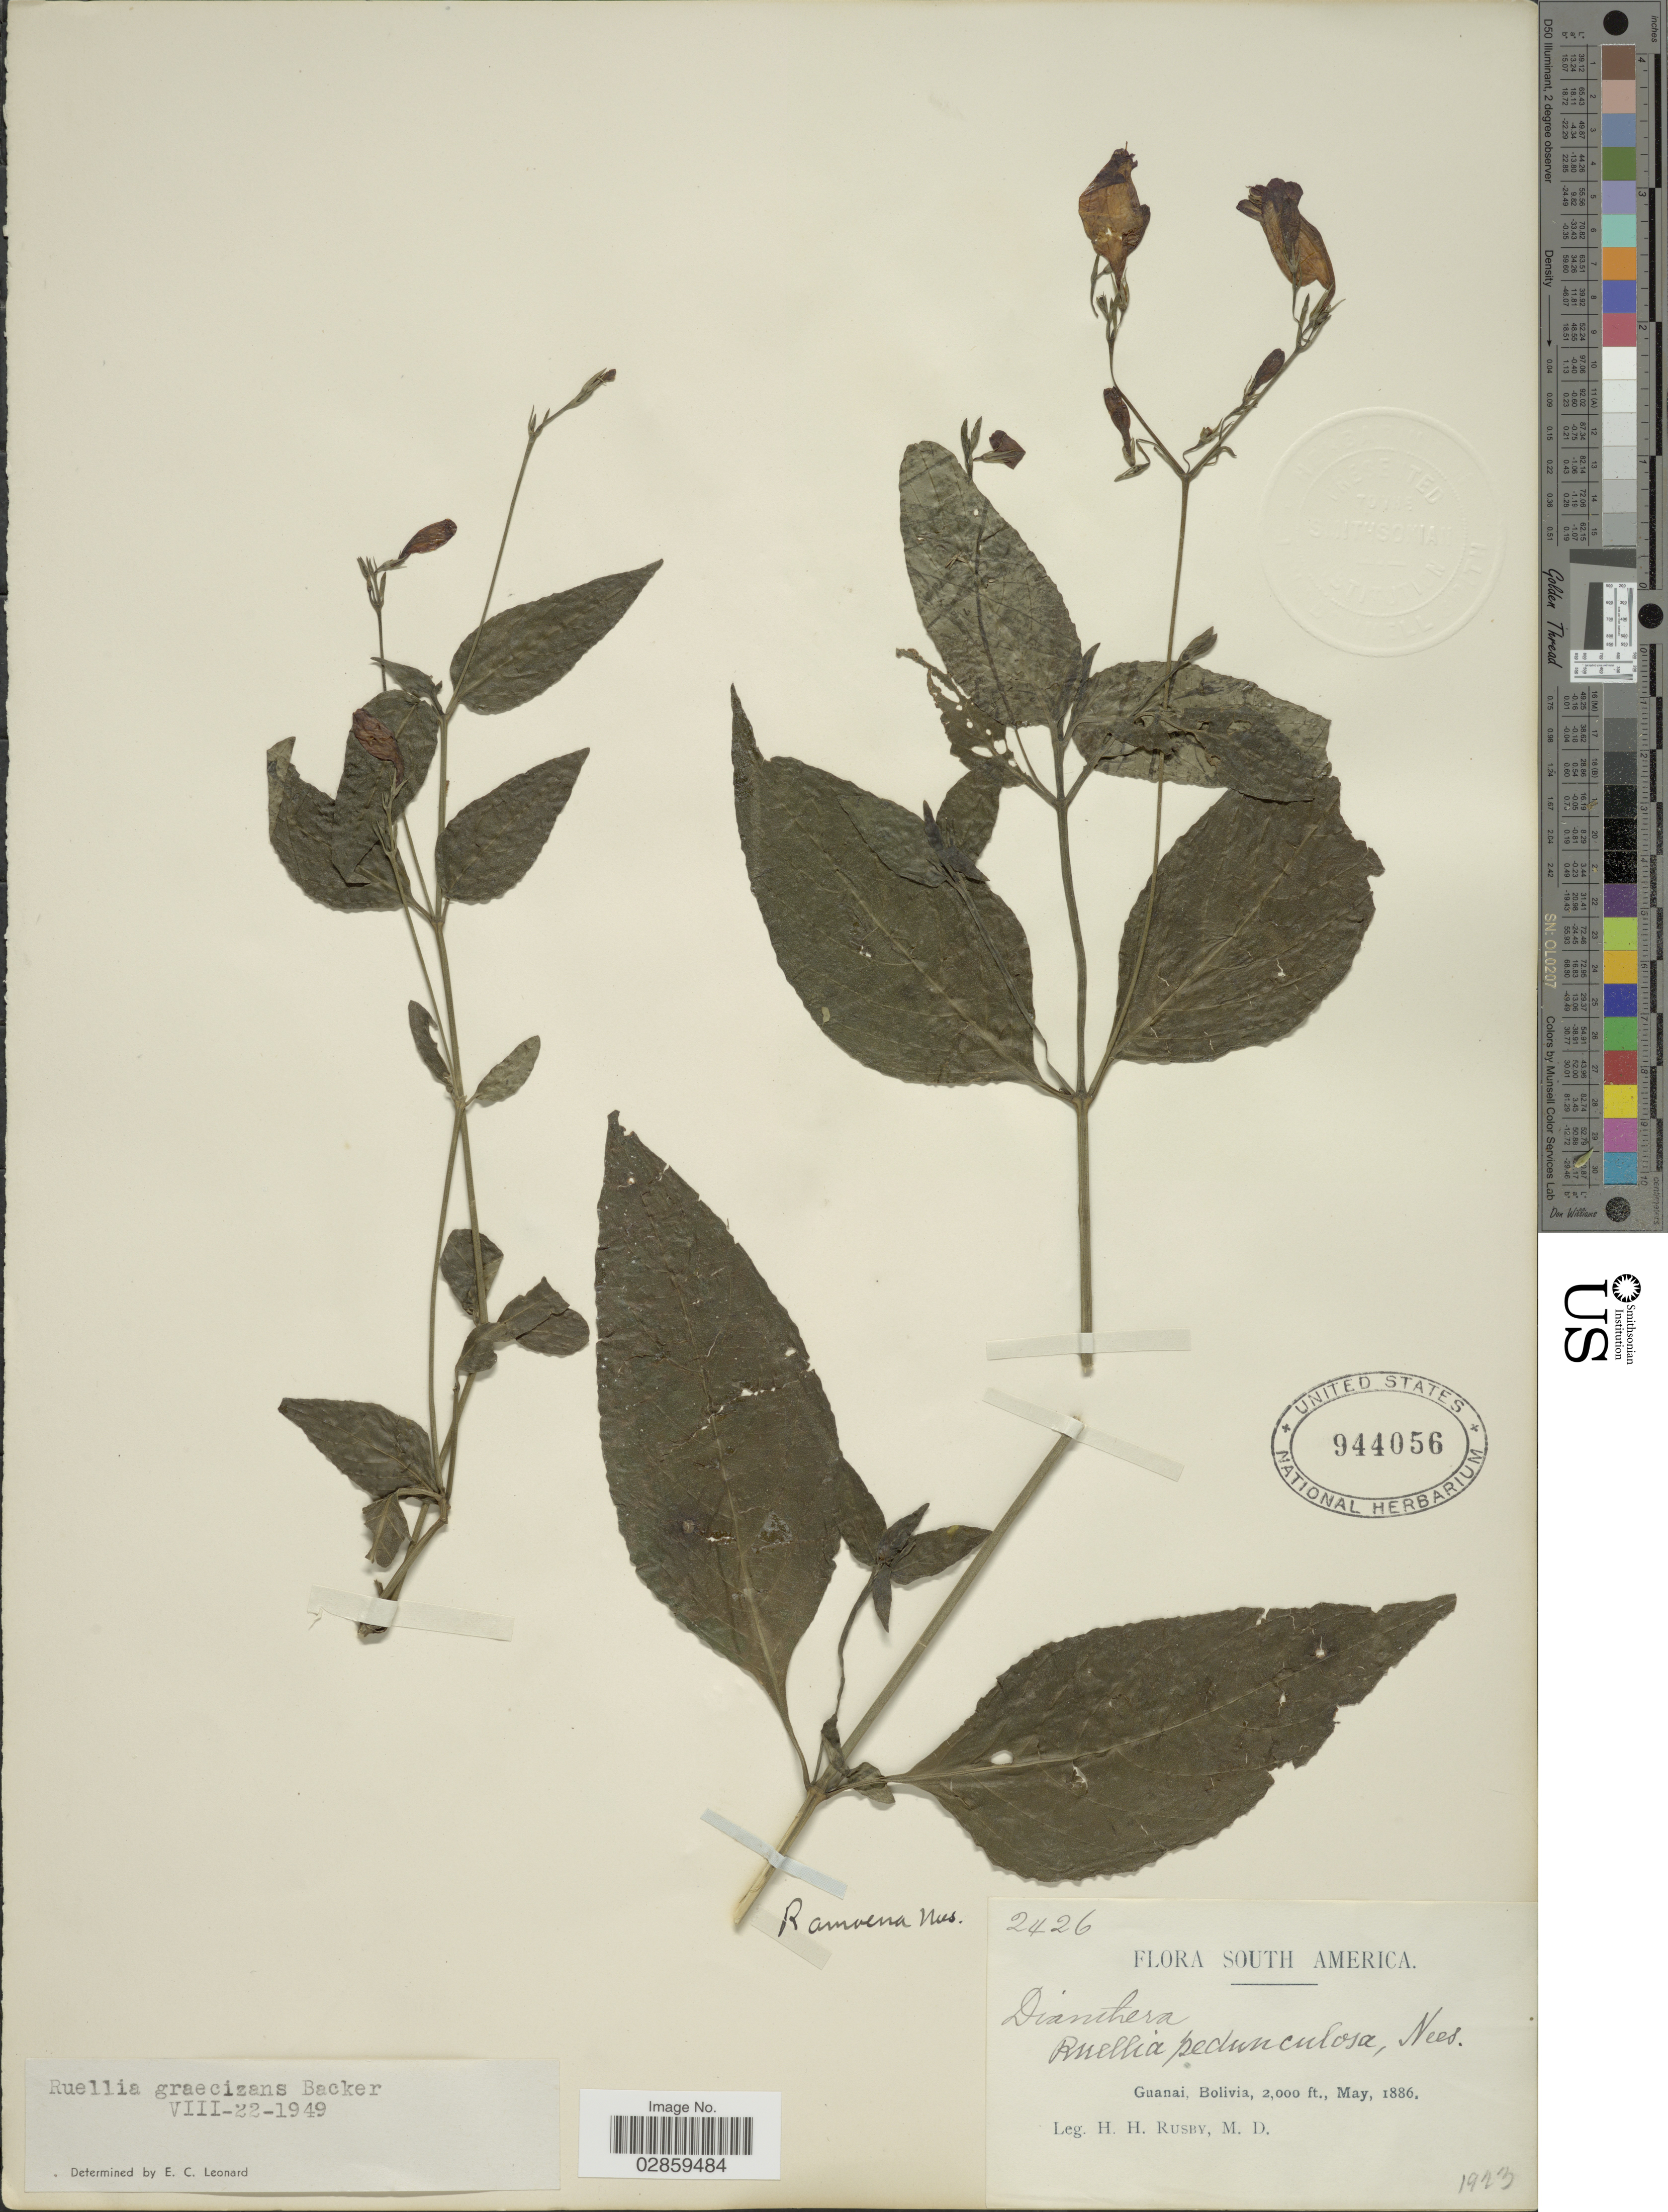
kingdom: Plantae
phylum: Tracheophyta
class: Magnoliopsida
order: Lamiales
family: Acanthaceae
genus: Ruellia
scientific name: Ruellia brevifolia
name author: (Pohl) C. Ezcurra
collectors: H. H. Rusby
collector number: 2426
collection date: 1886-05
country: Bolivia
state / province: La Páz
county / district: Larecaja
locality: Guanay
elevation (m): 610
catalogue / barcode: US 944056